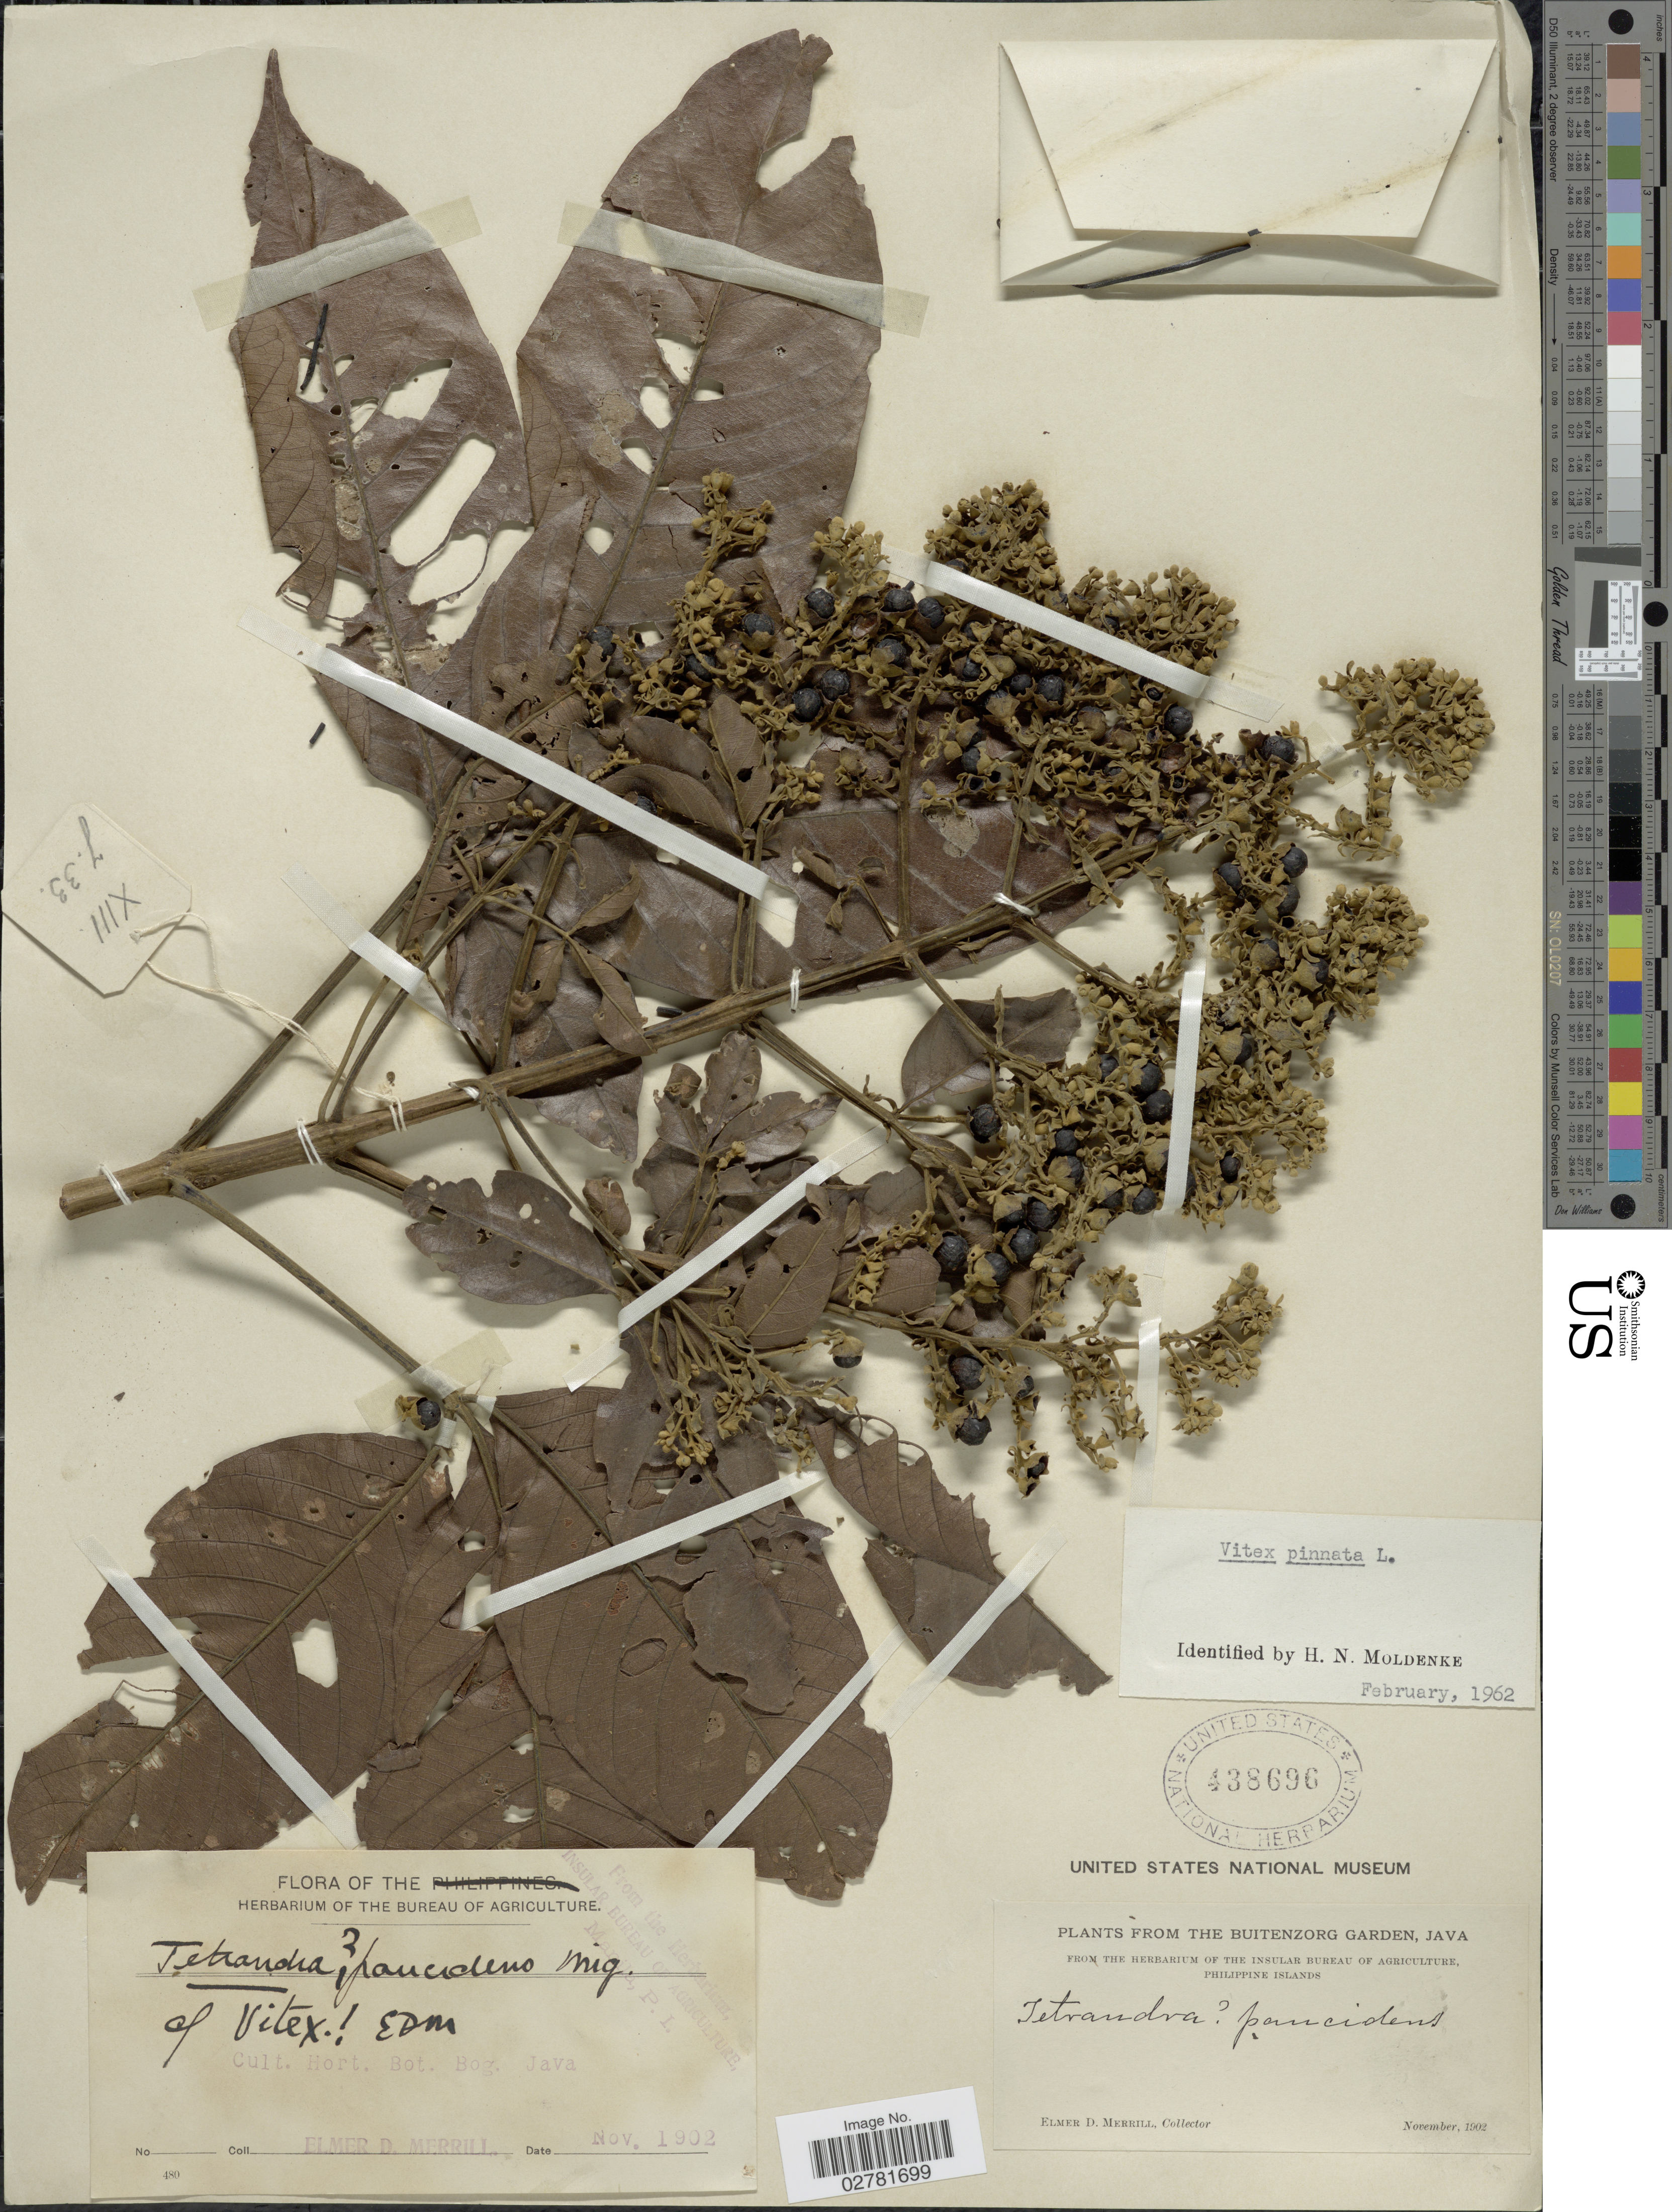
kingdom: Plantae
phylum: Tracheophyta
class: Magnoliopsida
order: Lamiales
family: Lamiaceae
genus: Vitex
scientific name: Vitex pinnata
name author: L.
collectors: E. D. Merrill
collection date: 1902-11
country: Indonesia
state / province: Java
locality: Cult. Hort. Bot. Bog. Buitenzorg Garden.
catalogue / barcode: US 438696